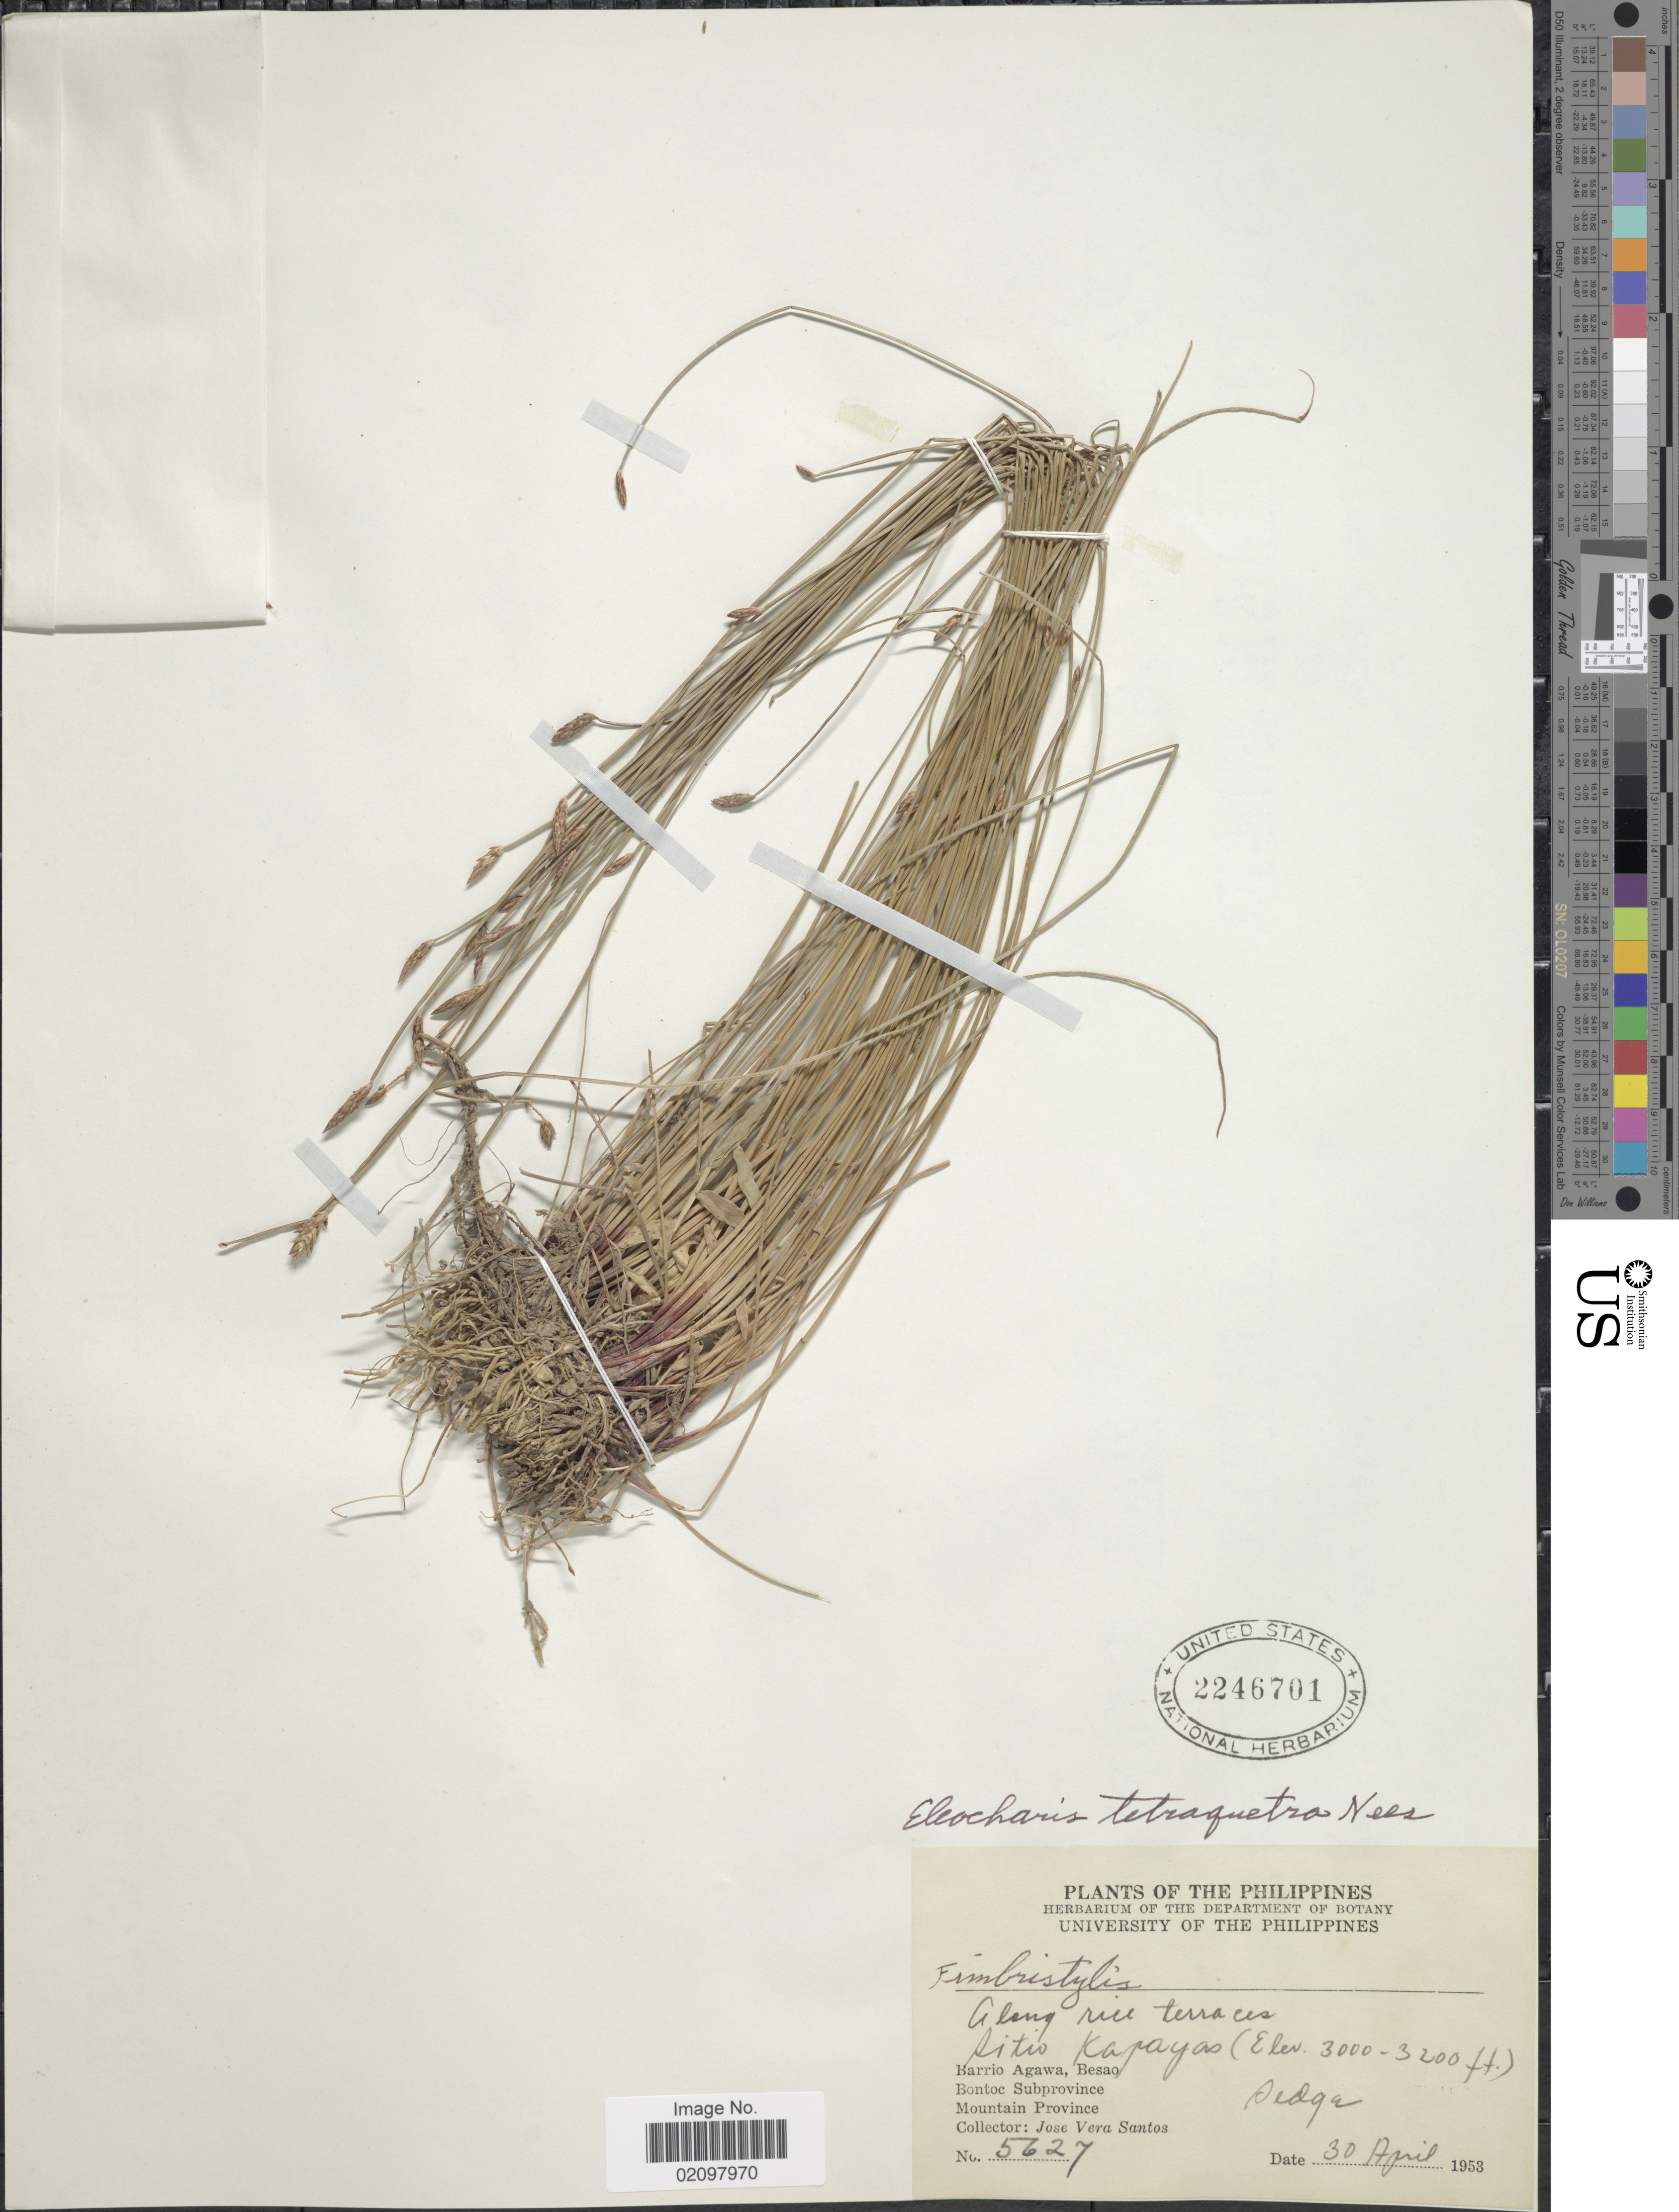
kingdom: Plantae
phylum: Tracheophyta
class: Liliopsida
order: Poales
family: Cyperaceae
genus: Eleocharis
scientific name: Eleocharis tetraquetra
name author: Nees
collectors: J. V. Santos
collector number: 5627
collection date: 1953-04-30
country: Philippines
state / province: Cordillera (Administrative Region)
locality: Along rice terraces, Sitio Kapayas, Barrio Agawa, Besao, Bontoc Subprovince, Mountain Province, Sedge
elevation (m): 914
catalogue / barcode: US 2246701